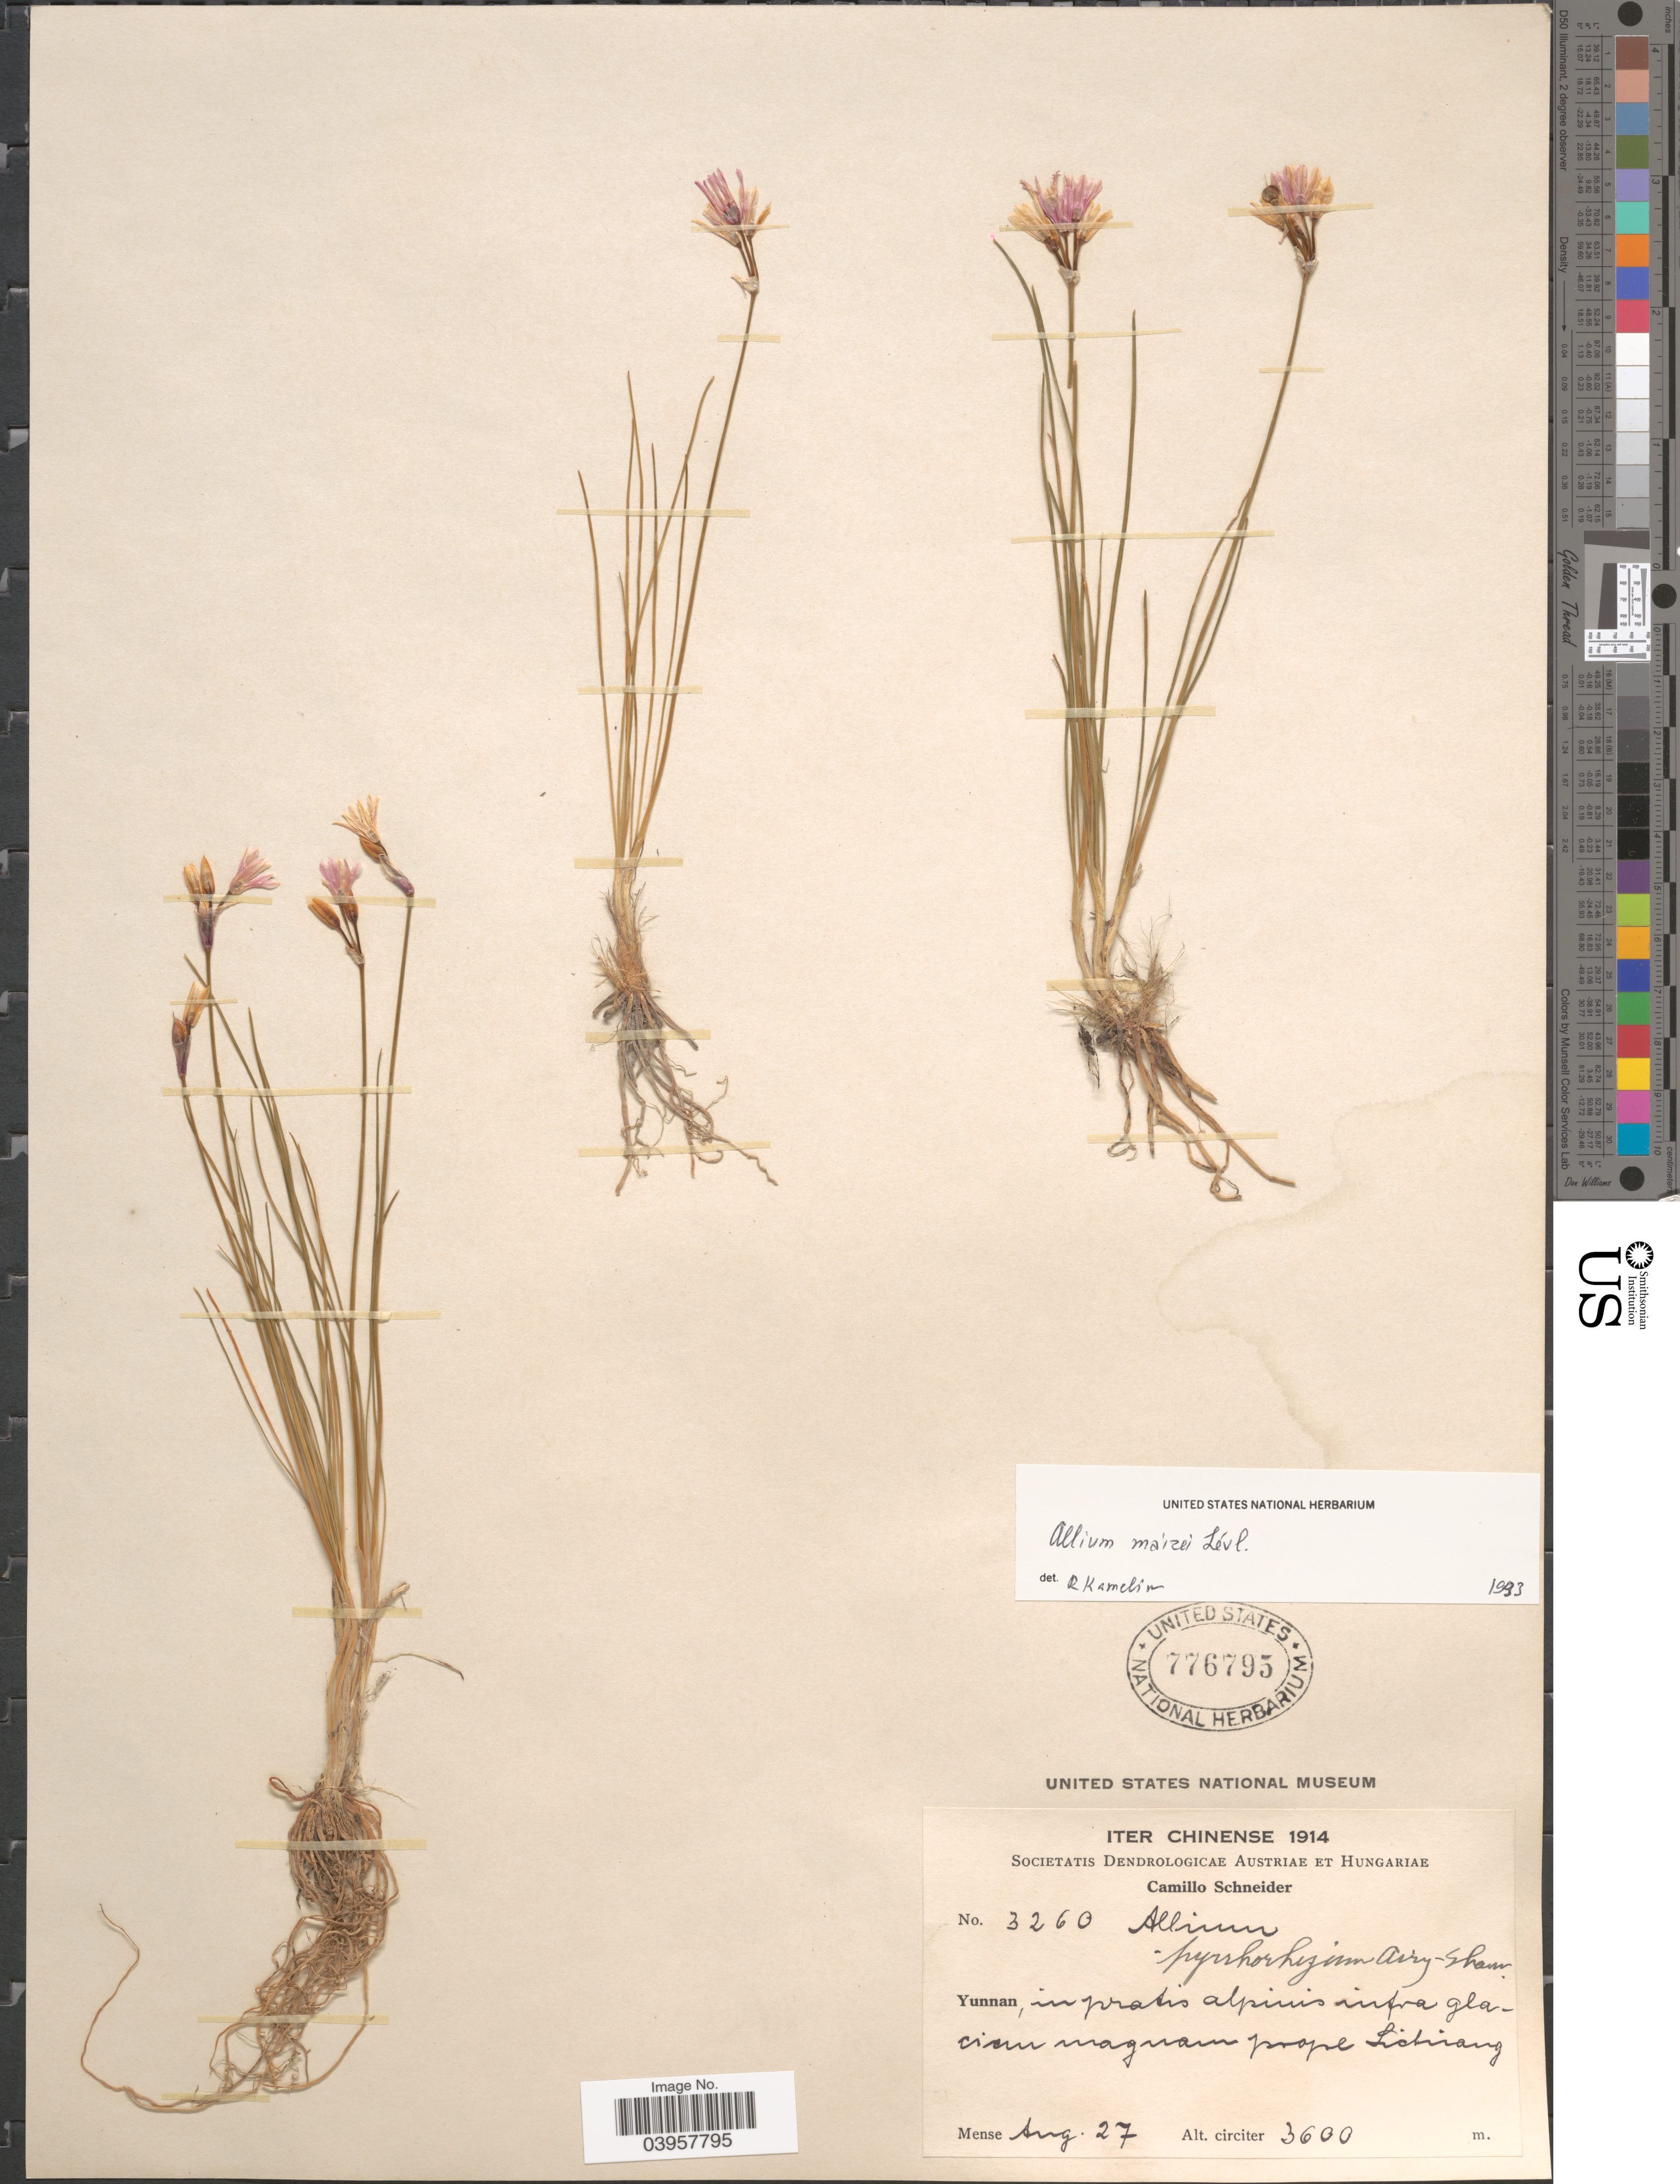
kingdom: Plantae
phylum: Tracheophyta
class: Liliopsida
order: Asparagales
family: Amaryllidaceae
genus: Allium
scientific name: Allium mairei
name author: H. Lév.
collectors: C. K. Schneider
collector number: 3260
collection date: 1914-08-27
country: China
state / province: Yunnan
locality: In pratis alpinis infra glaciem magnam prope Lichiang.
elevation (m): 3600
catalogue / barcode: US 776795